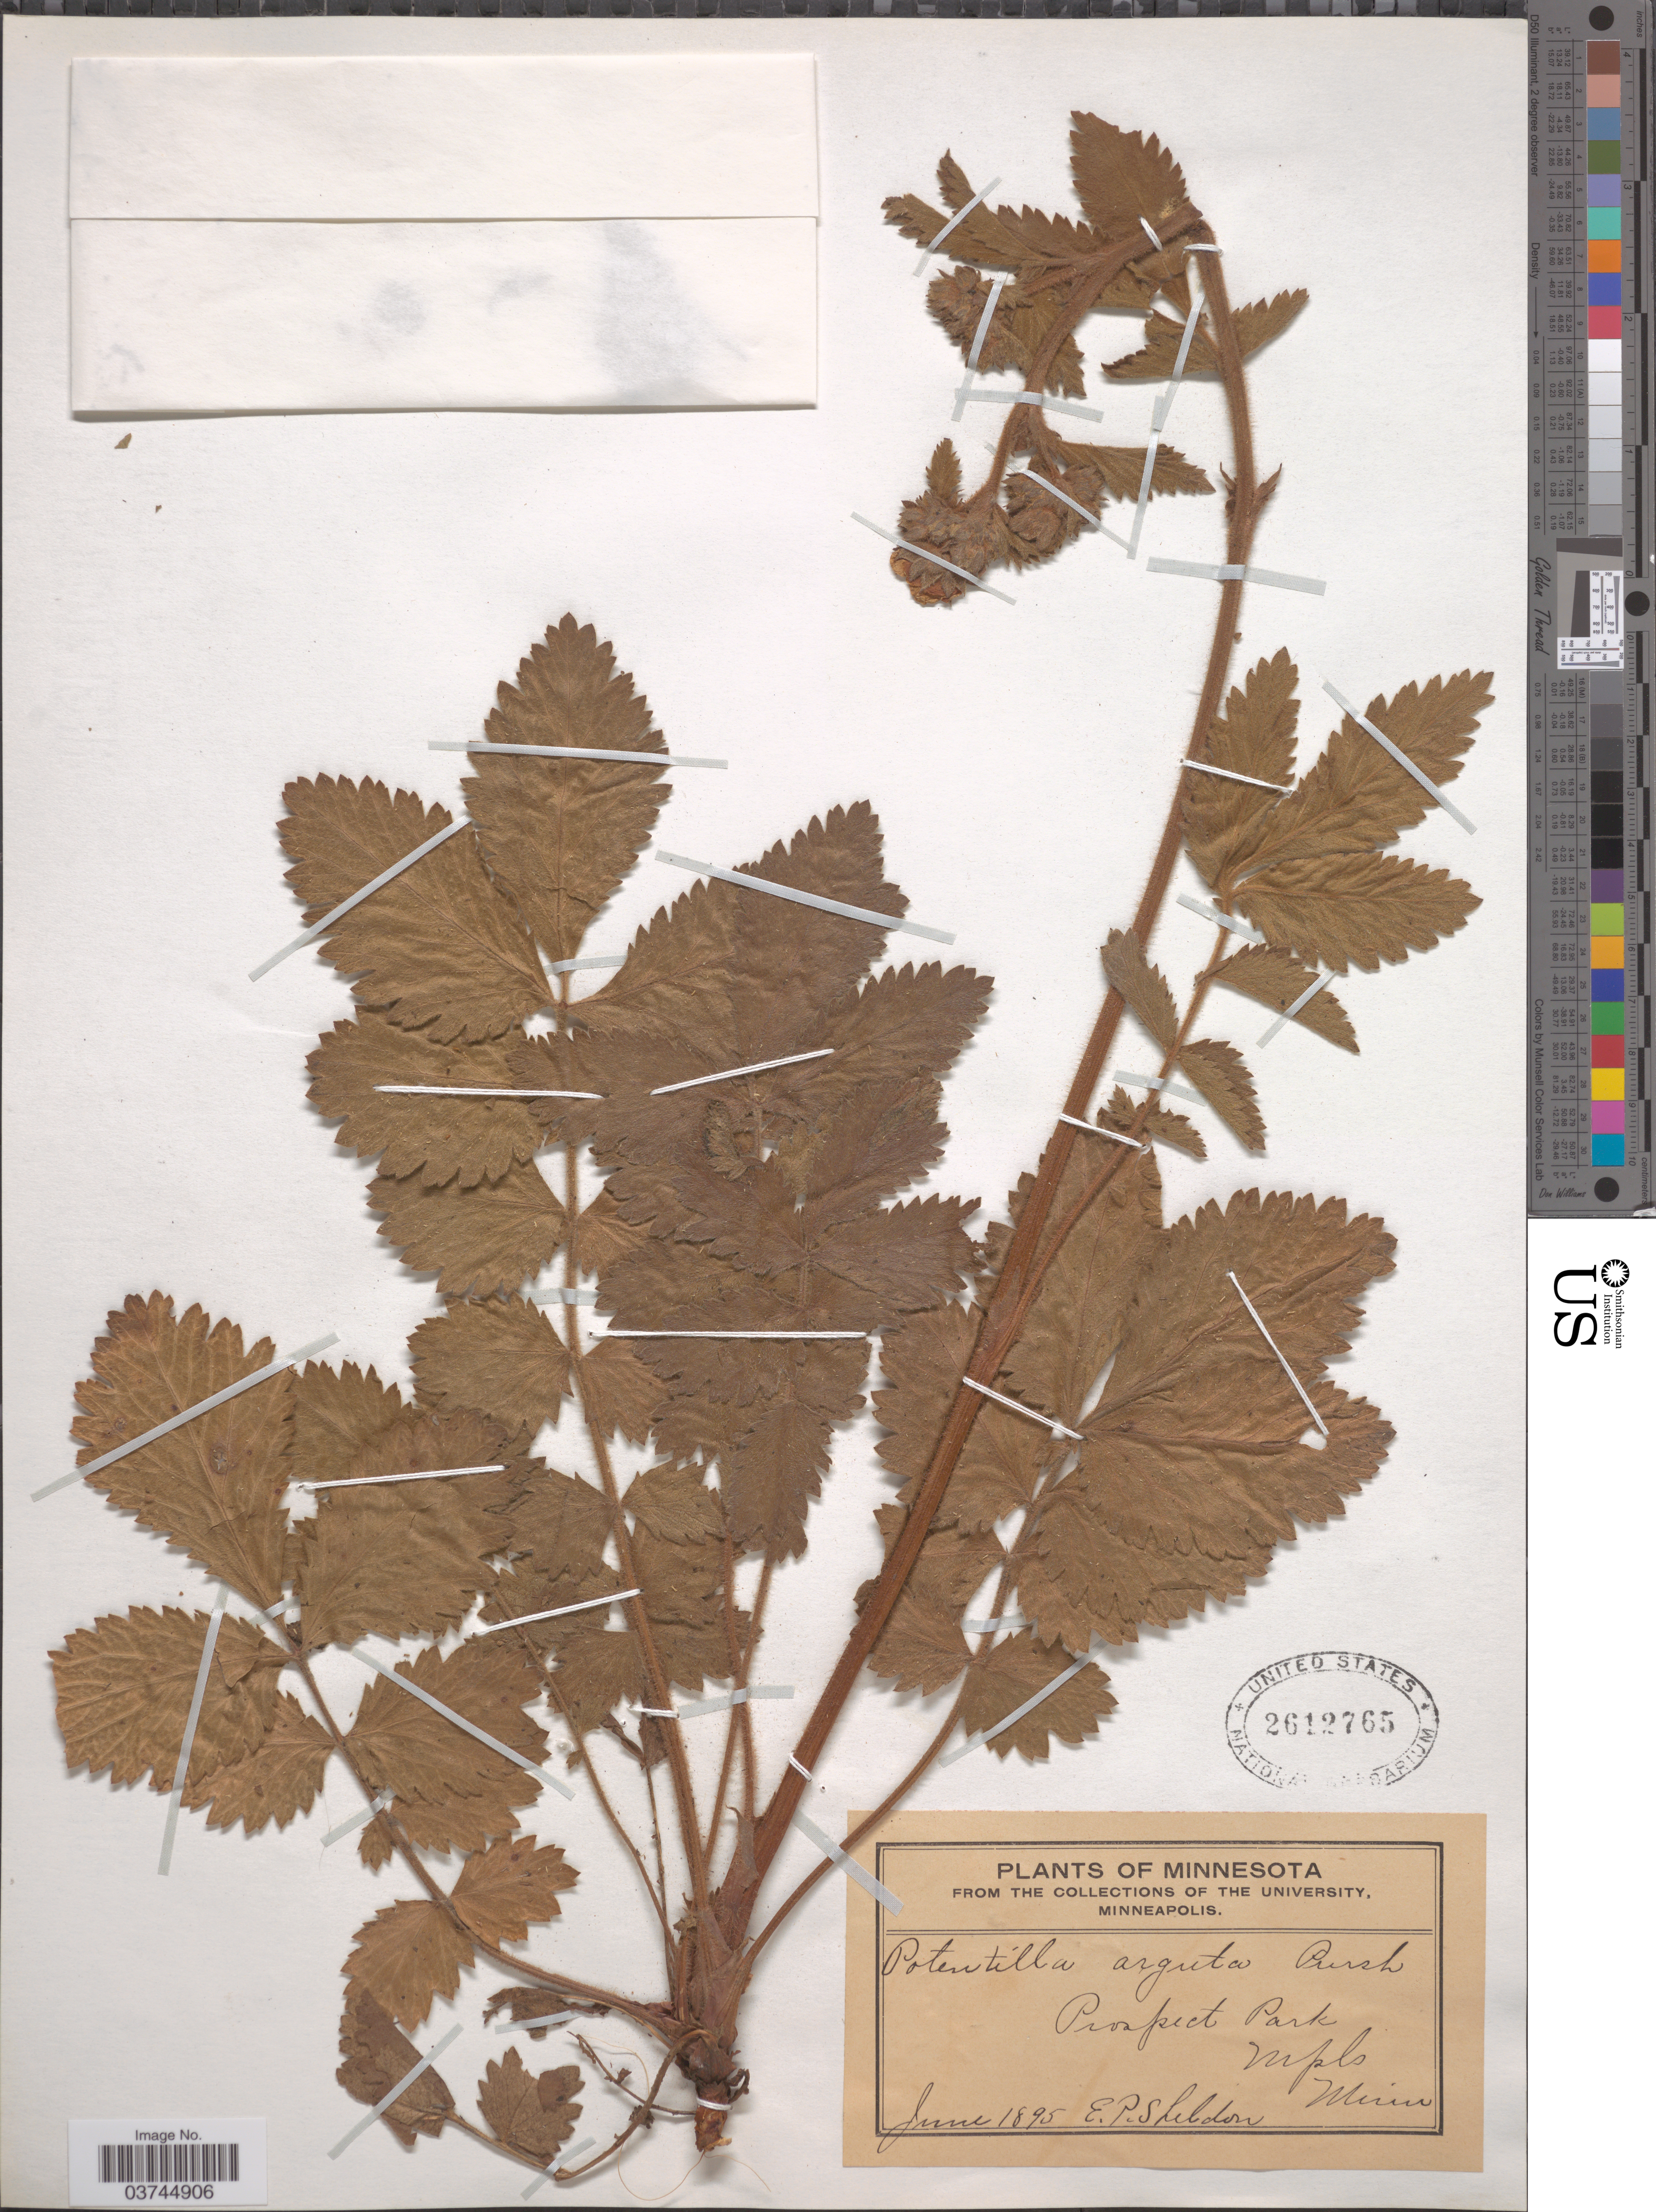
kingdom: Plantae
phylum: Tracheophyta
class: Magnoliopsida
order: Rosales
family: Rosaceae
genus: Drymocallis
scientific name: Drymocallis arguta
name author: (Pursh) Rydb.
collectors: E. P. Sheldon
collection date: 1895-06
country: United States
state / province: Minnesota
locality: Prospect Park. Mpls.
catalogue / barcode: US 2612765